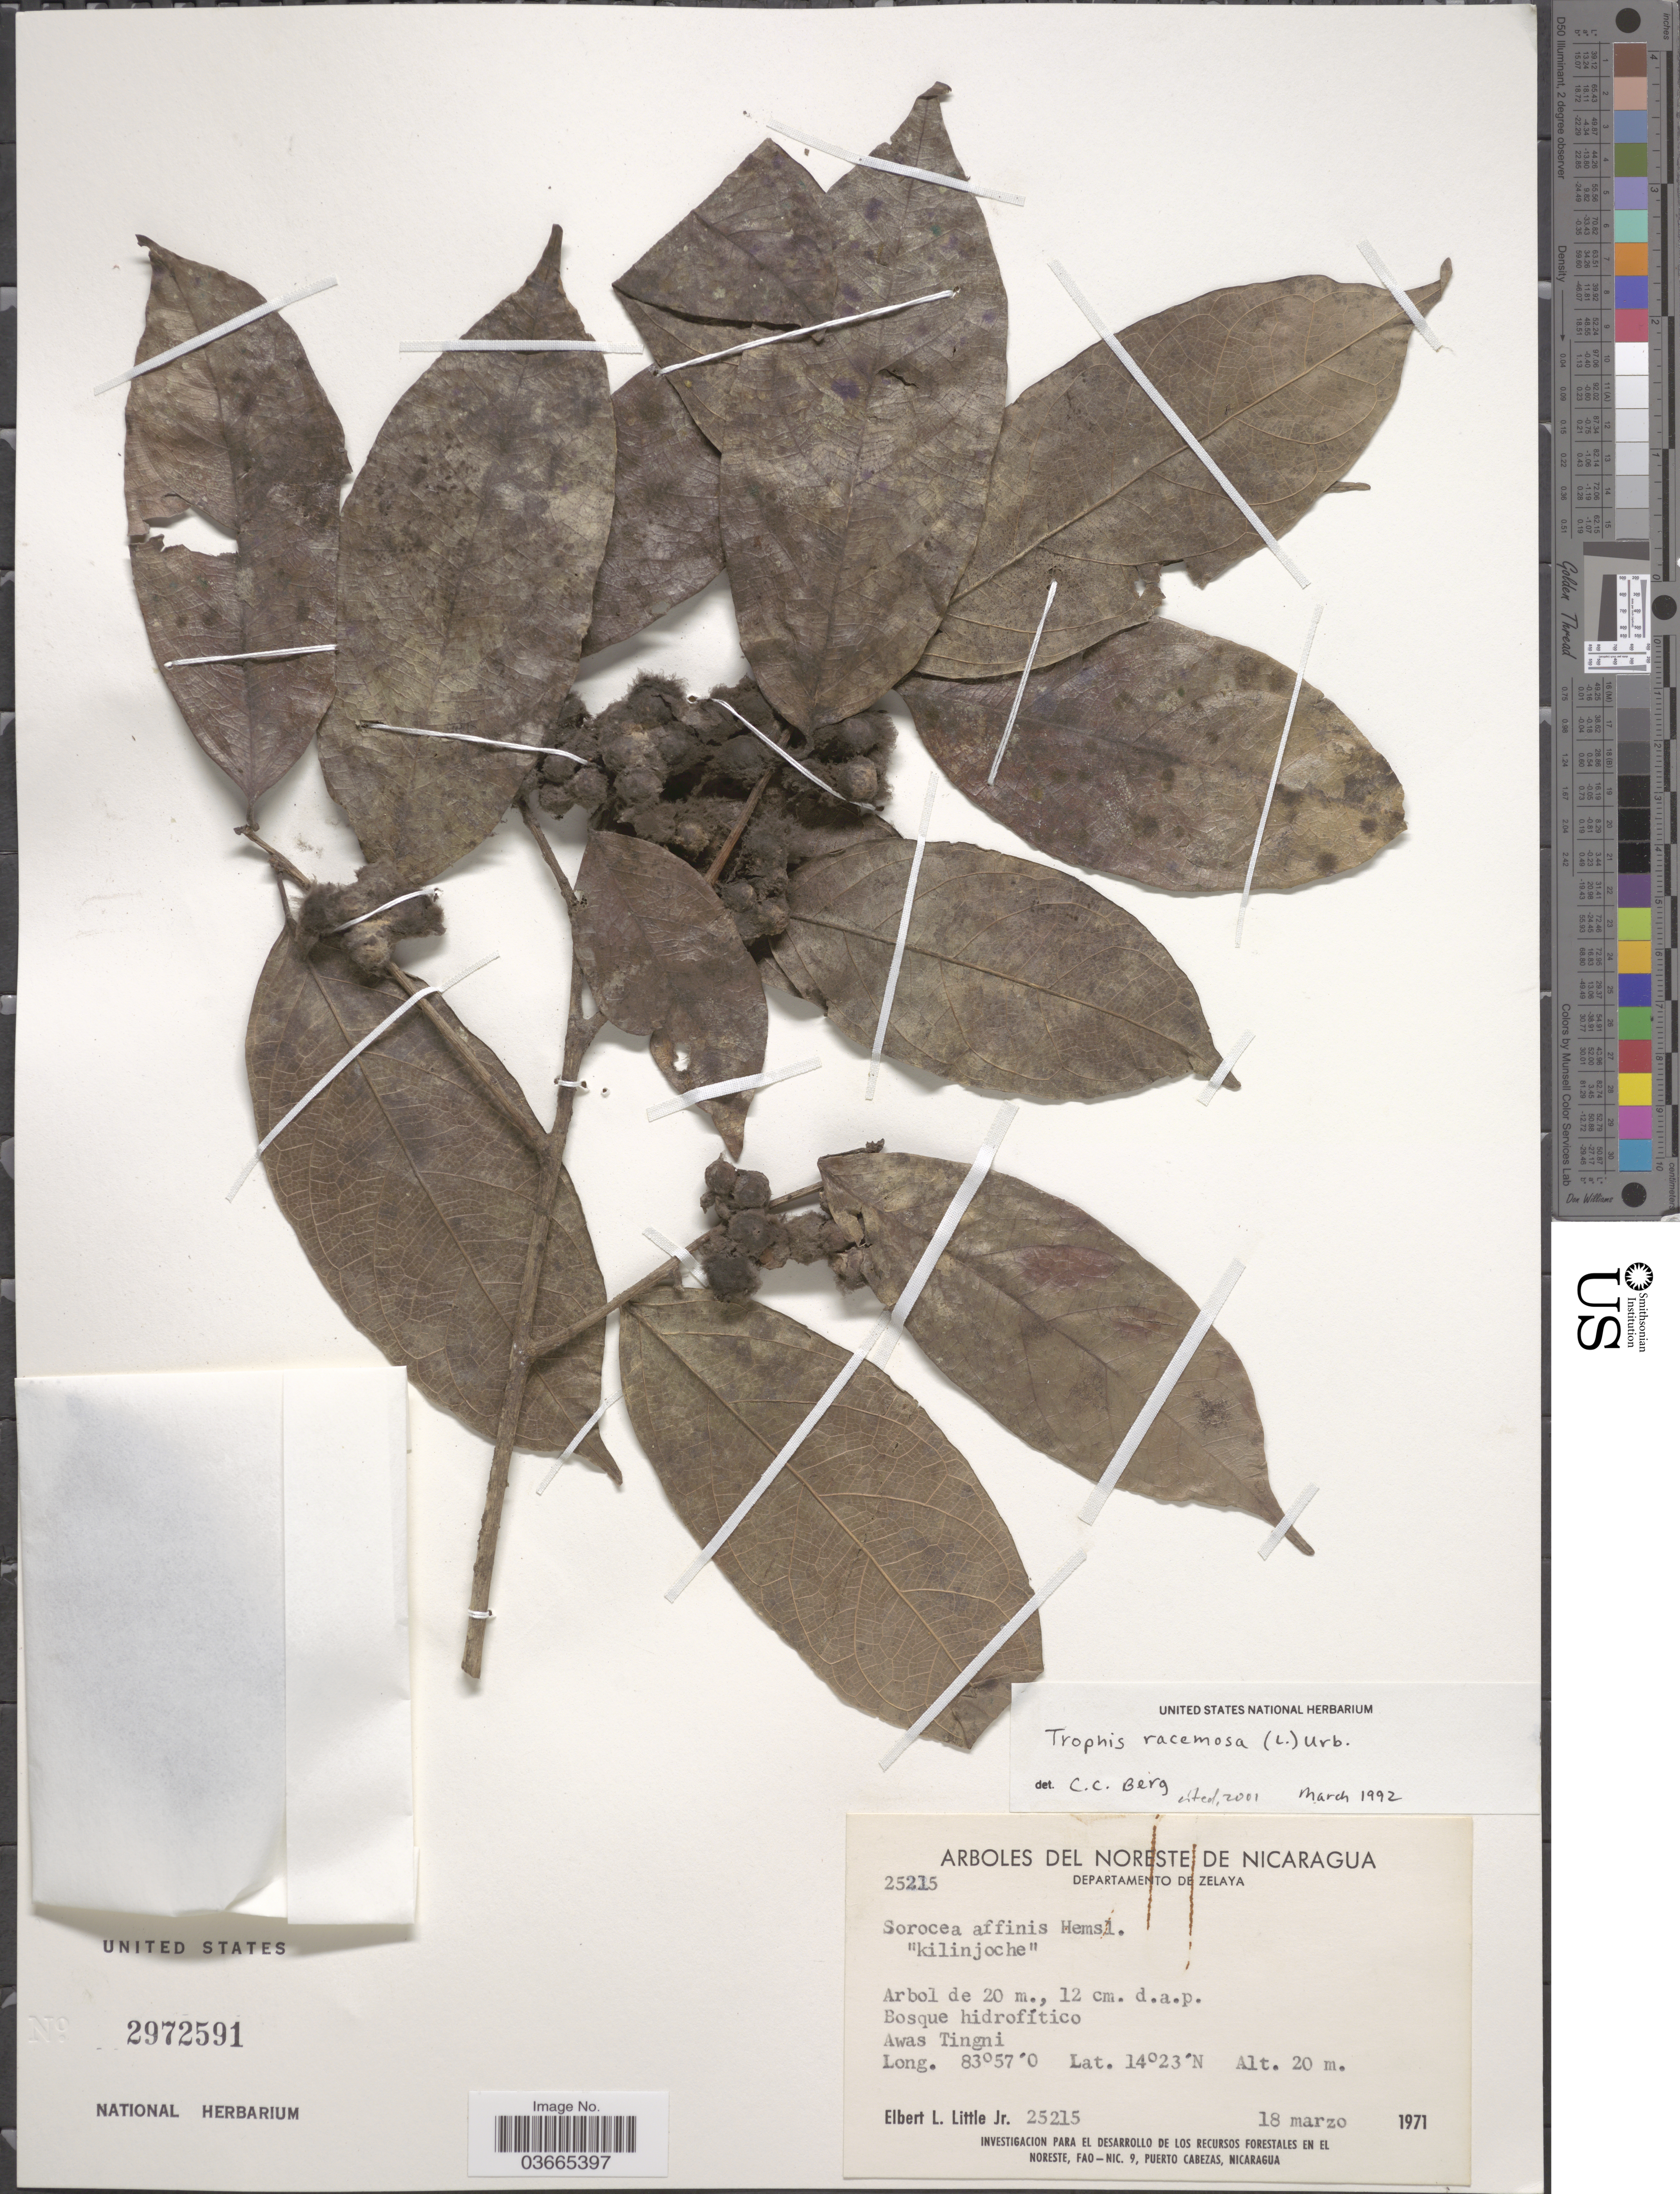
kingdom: Plantae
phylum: Tracheophyta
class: Magnoliopsida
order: Rosales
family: Moraceae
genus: Trophis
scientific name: Trophis racemosa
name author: (L.) Urb.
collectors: E. L. Little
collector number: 25215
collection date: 1971-03-18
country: Nicaragua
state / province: Atlántico Norte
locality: Noreste de Nicaragua. Departamento de Zelaya. Awas Tingni.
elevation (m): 20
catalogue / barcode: US 2972591